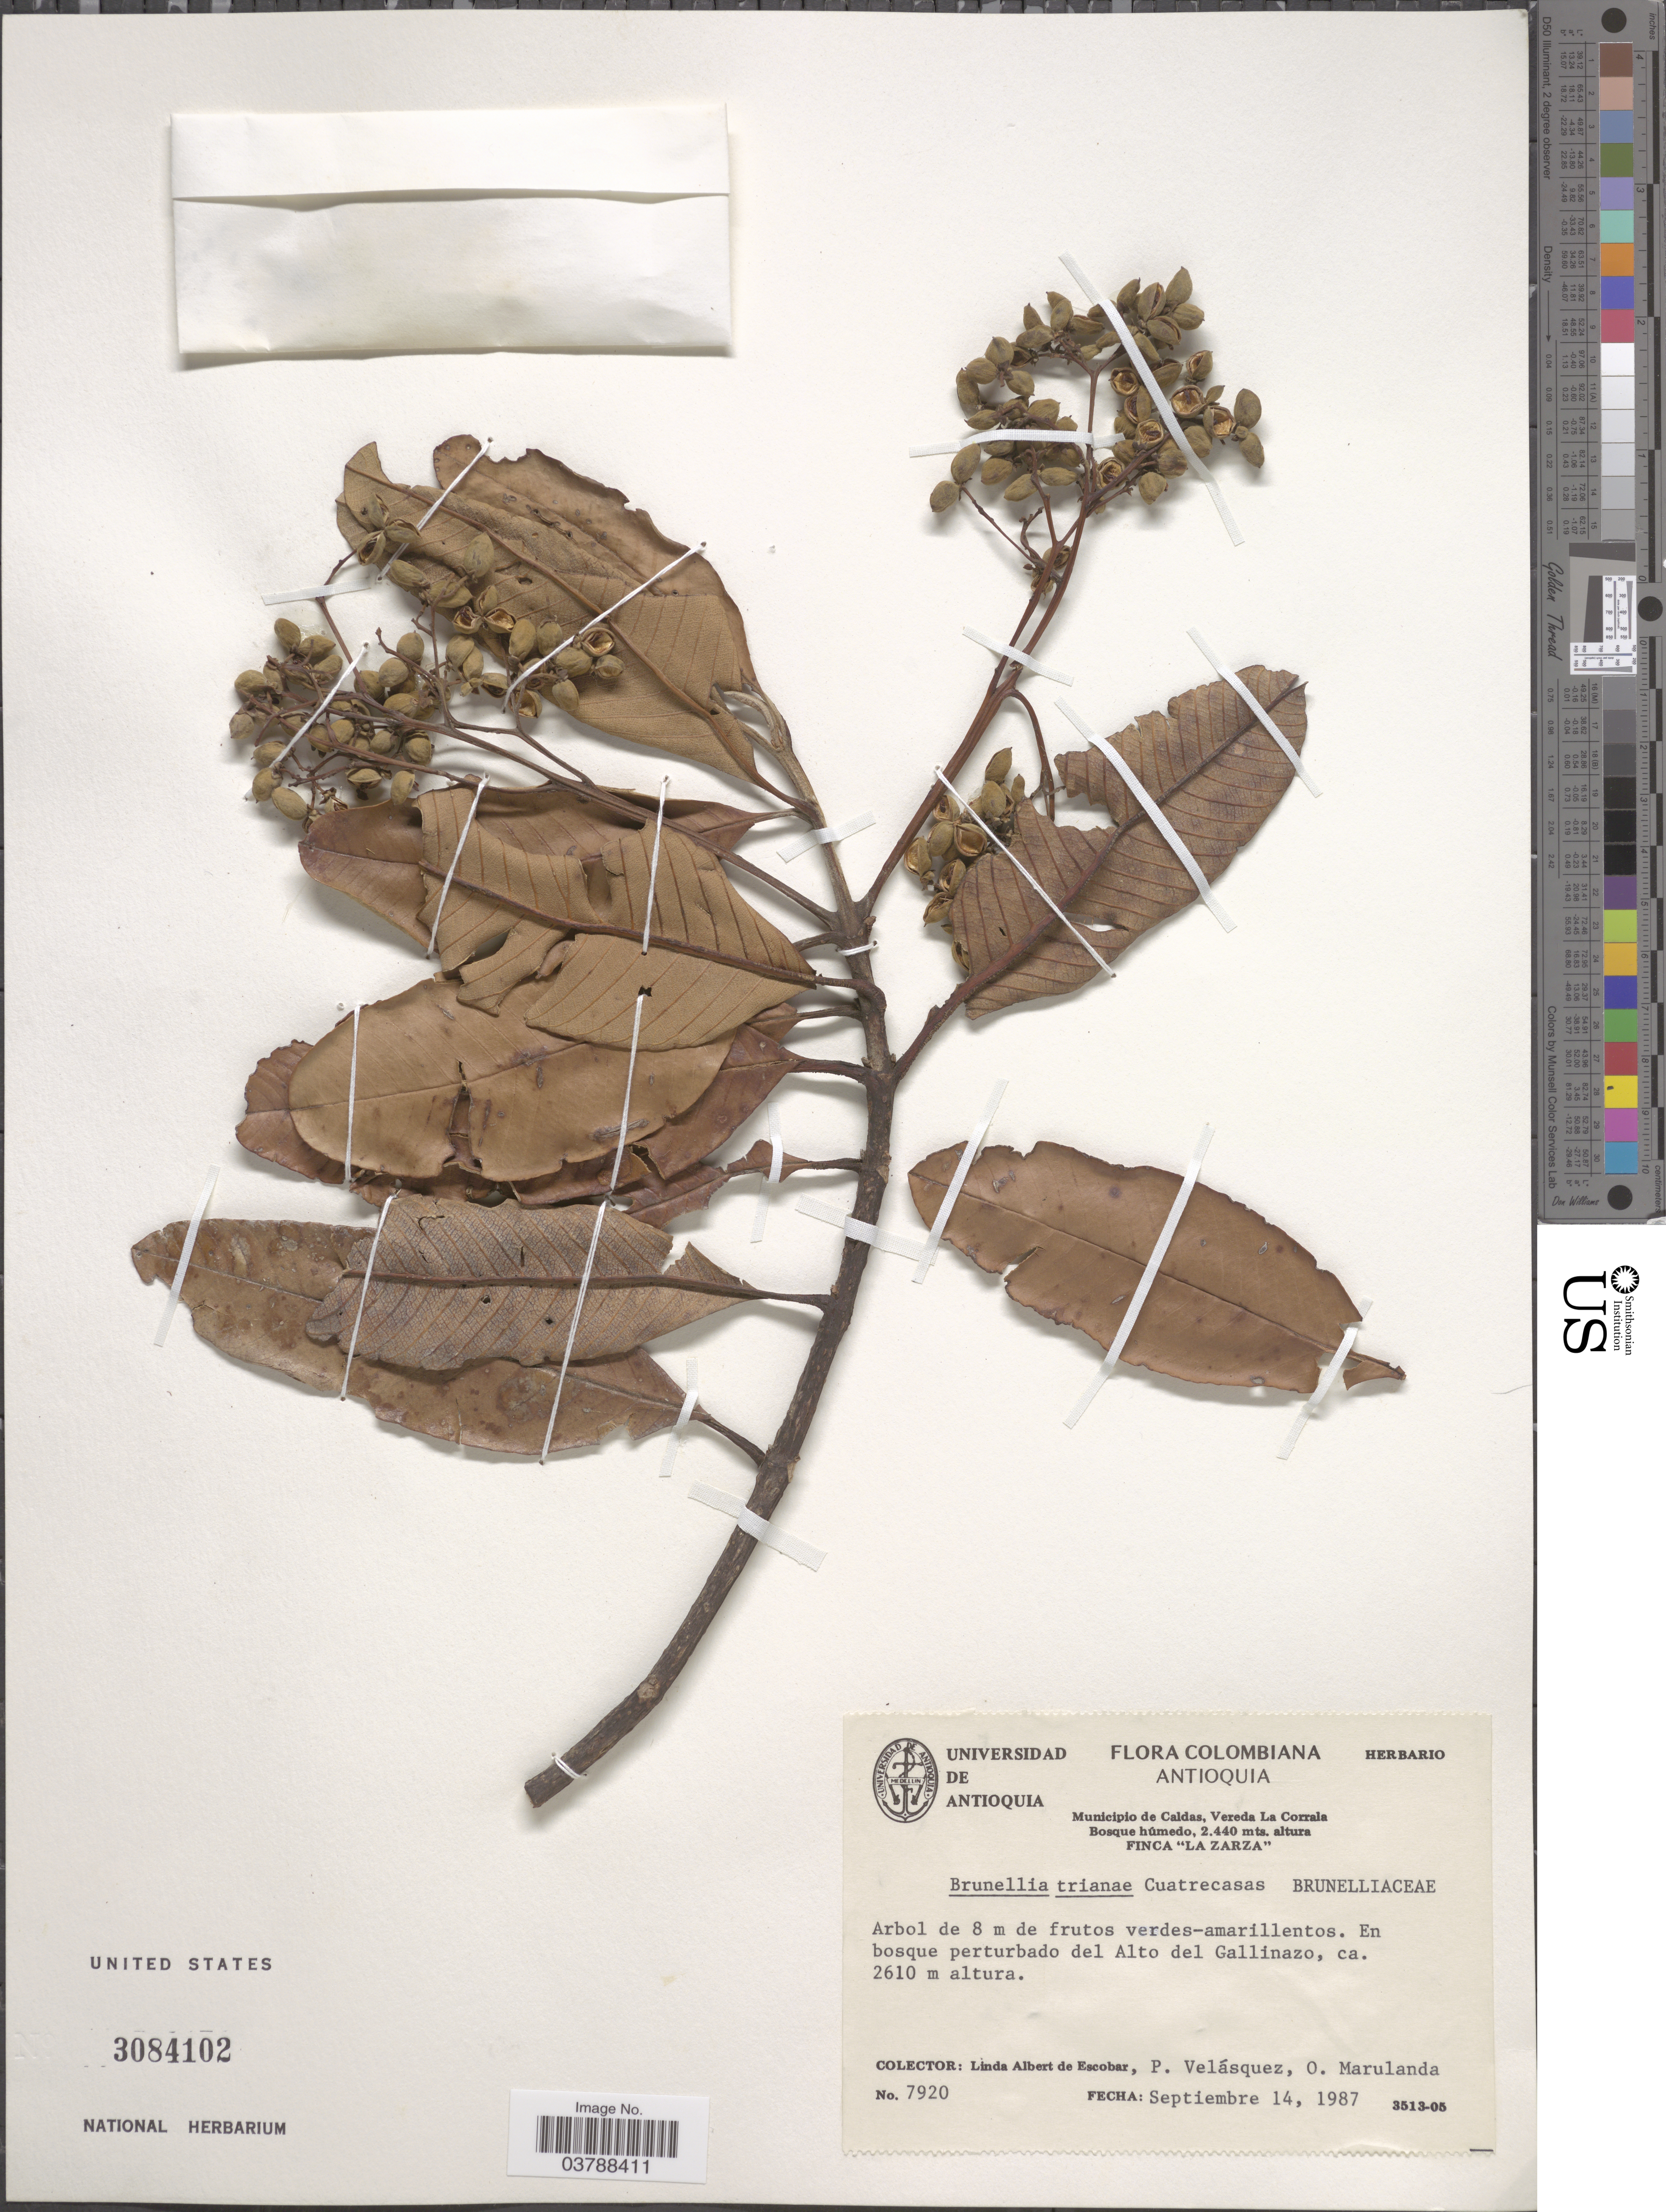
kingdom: Plantae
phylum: Tracheophyta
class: Magnoliopsida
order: Oxalidales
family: Brunelliaceae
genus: Brunellia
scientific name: Brunellia trianae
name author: Cuatrec.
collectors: L. K. de Escobar, P. Velasquez & O. Marulanda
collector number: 7920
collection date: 1987-09-14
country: Colombia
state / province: Antioquia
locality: En bosque perturbado del Alto del Gallinazo.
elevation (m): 2610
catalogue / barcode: US 3084102